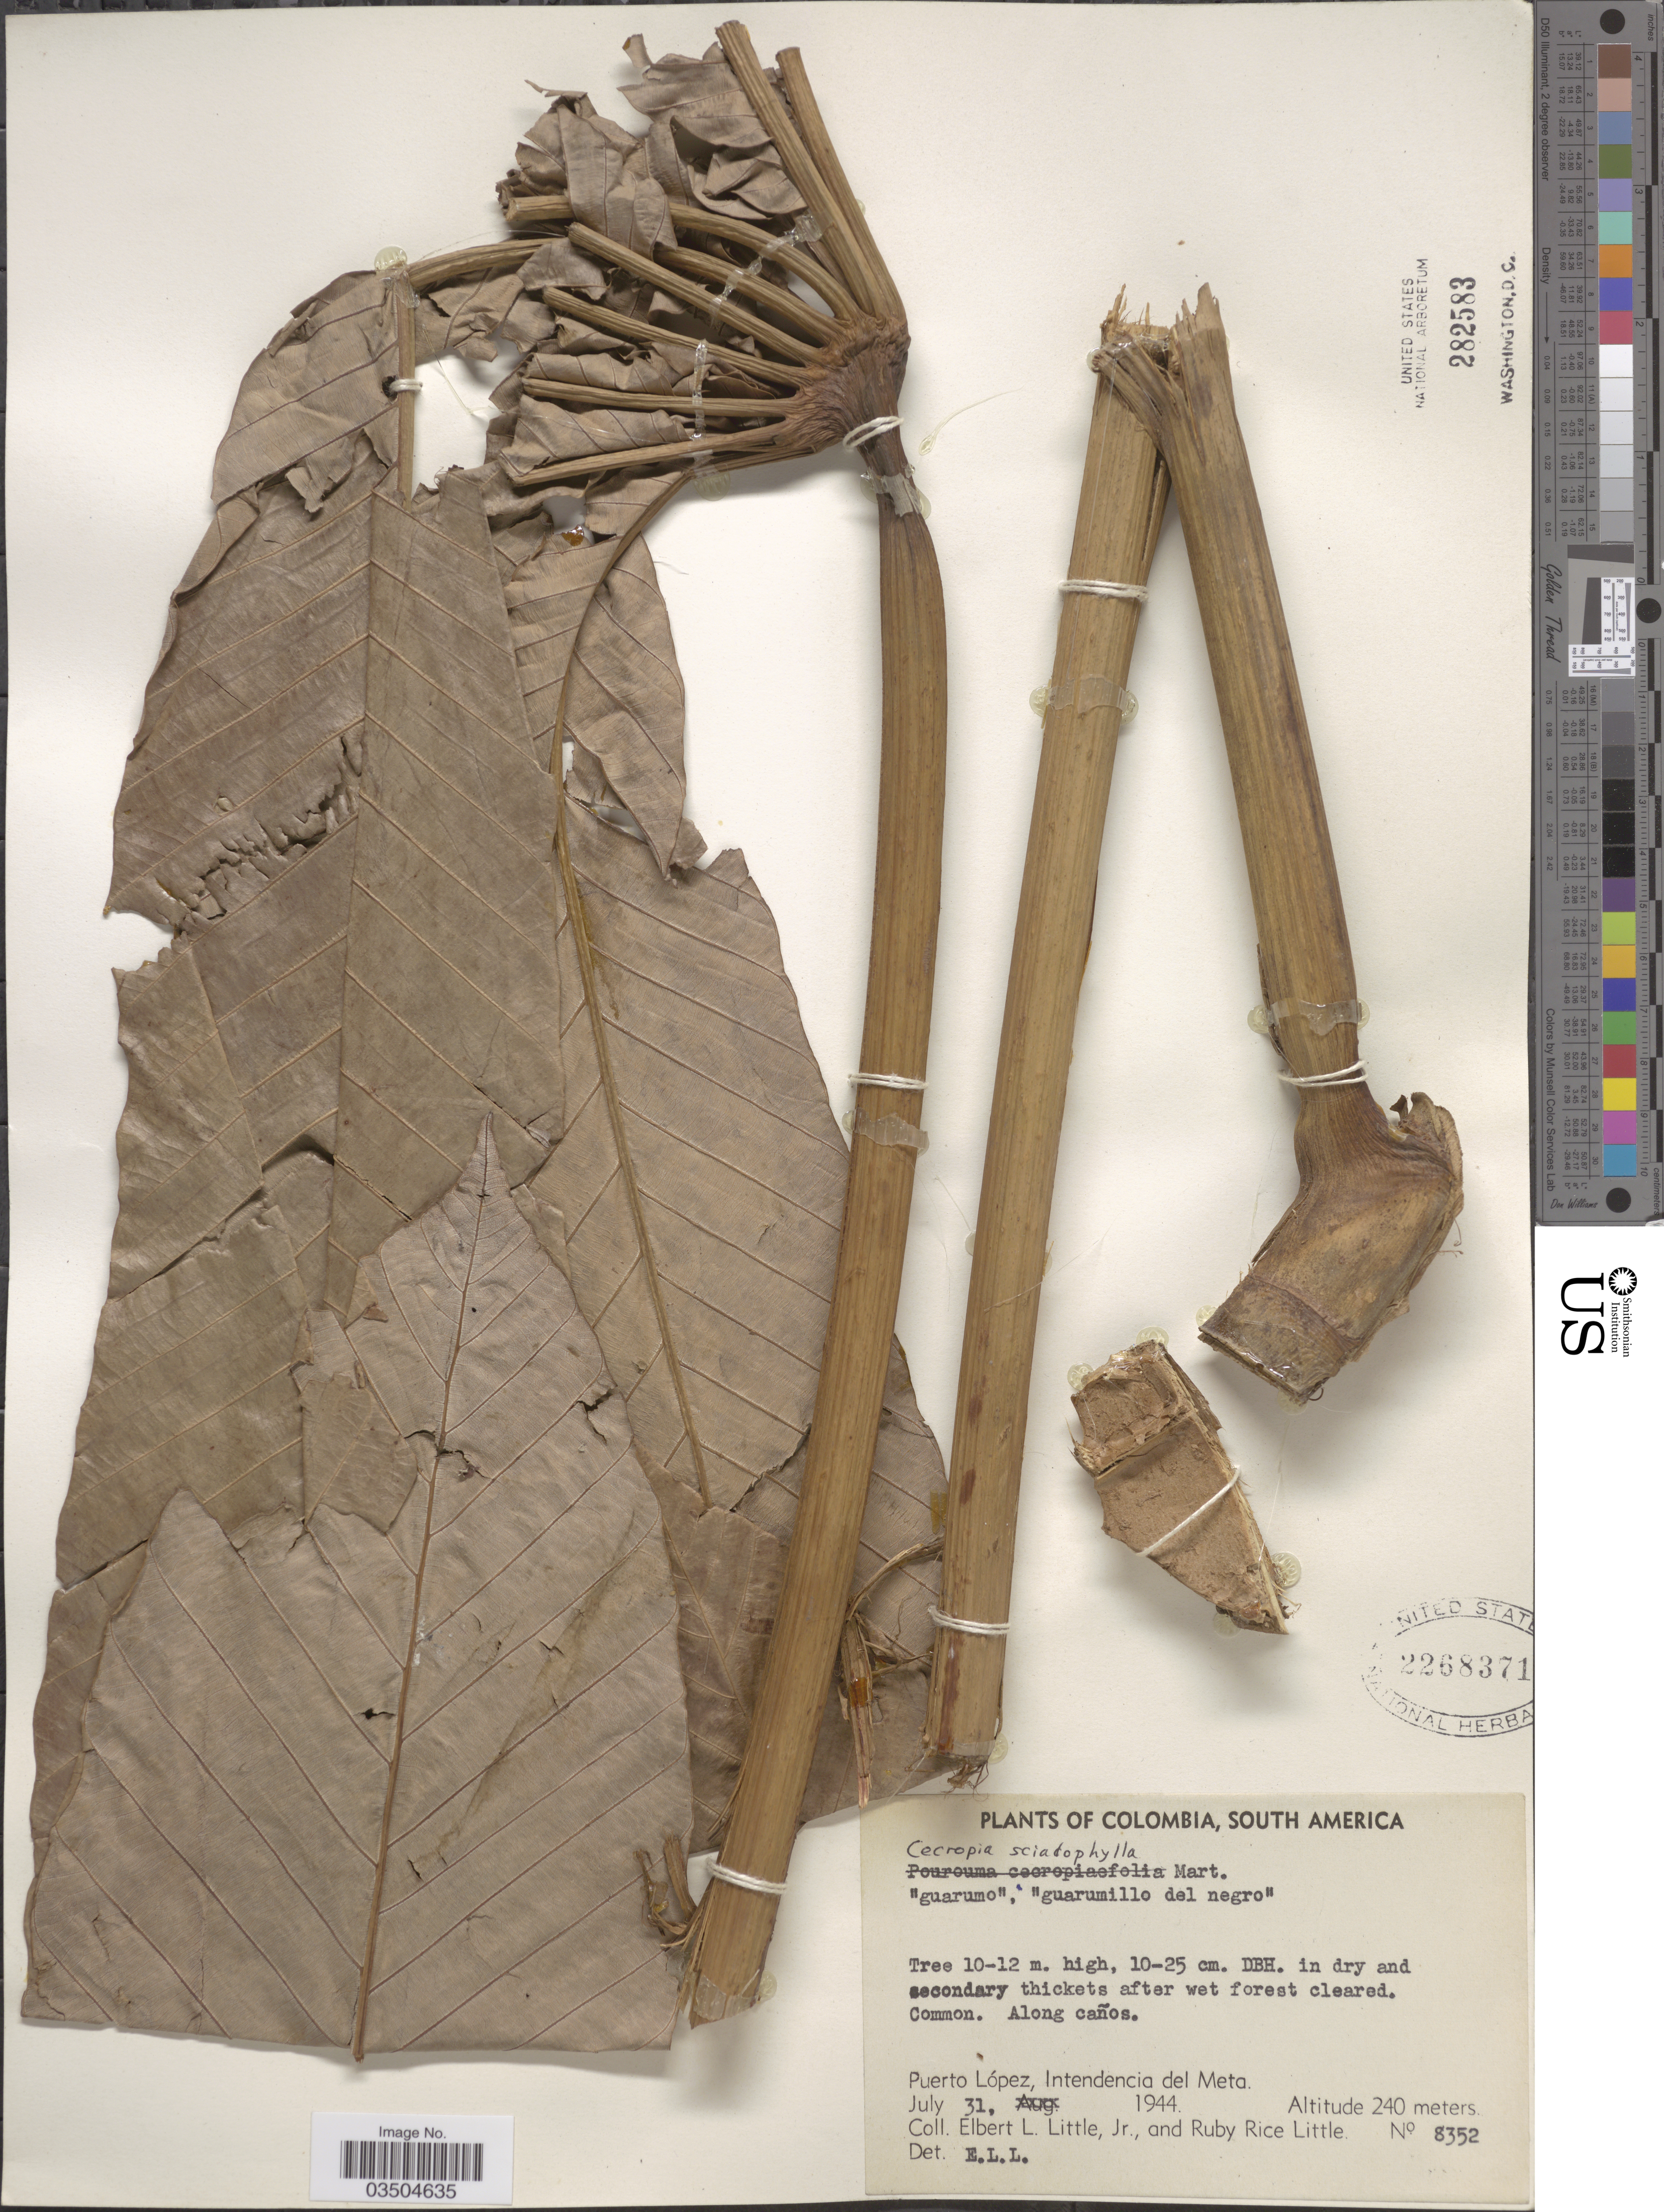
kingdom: Plantae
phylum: Tracheophyta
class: Magnoliopsida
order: Rosales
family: Urticaceae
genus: Cecropia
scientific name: Cecropia sciadophylla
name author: Mart.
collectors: E. L. Little & R. R. Little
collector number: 8352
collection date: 1944-07-31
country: Colombia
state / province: Meta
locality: Along caños. Puerto López, Intendencia del Meta.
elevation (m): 240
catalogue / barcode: US 2268371